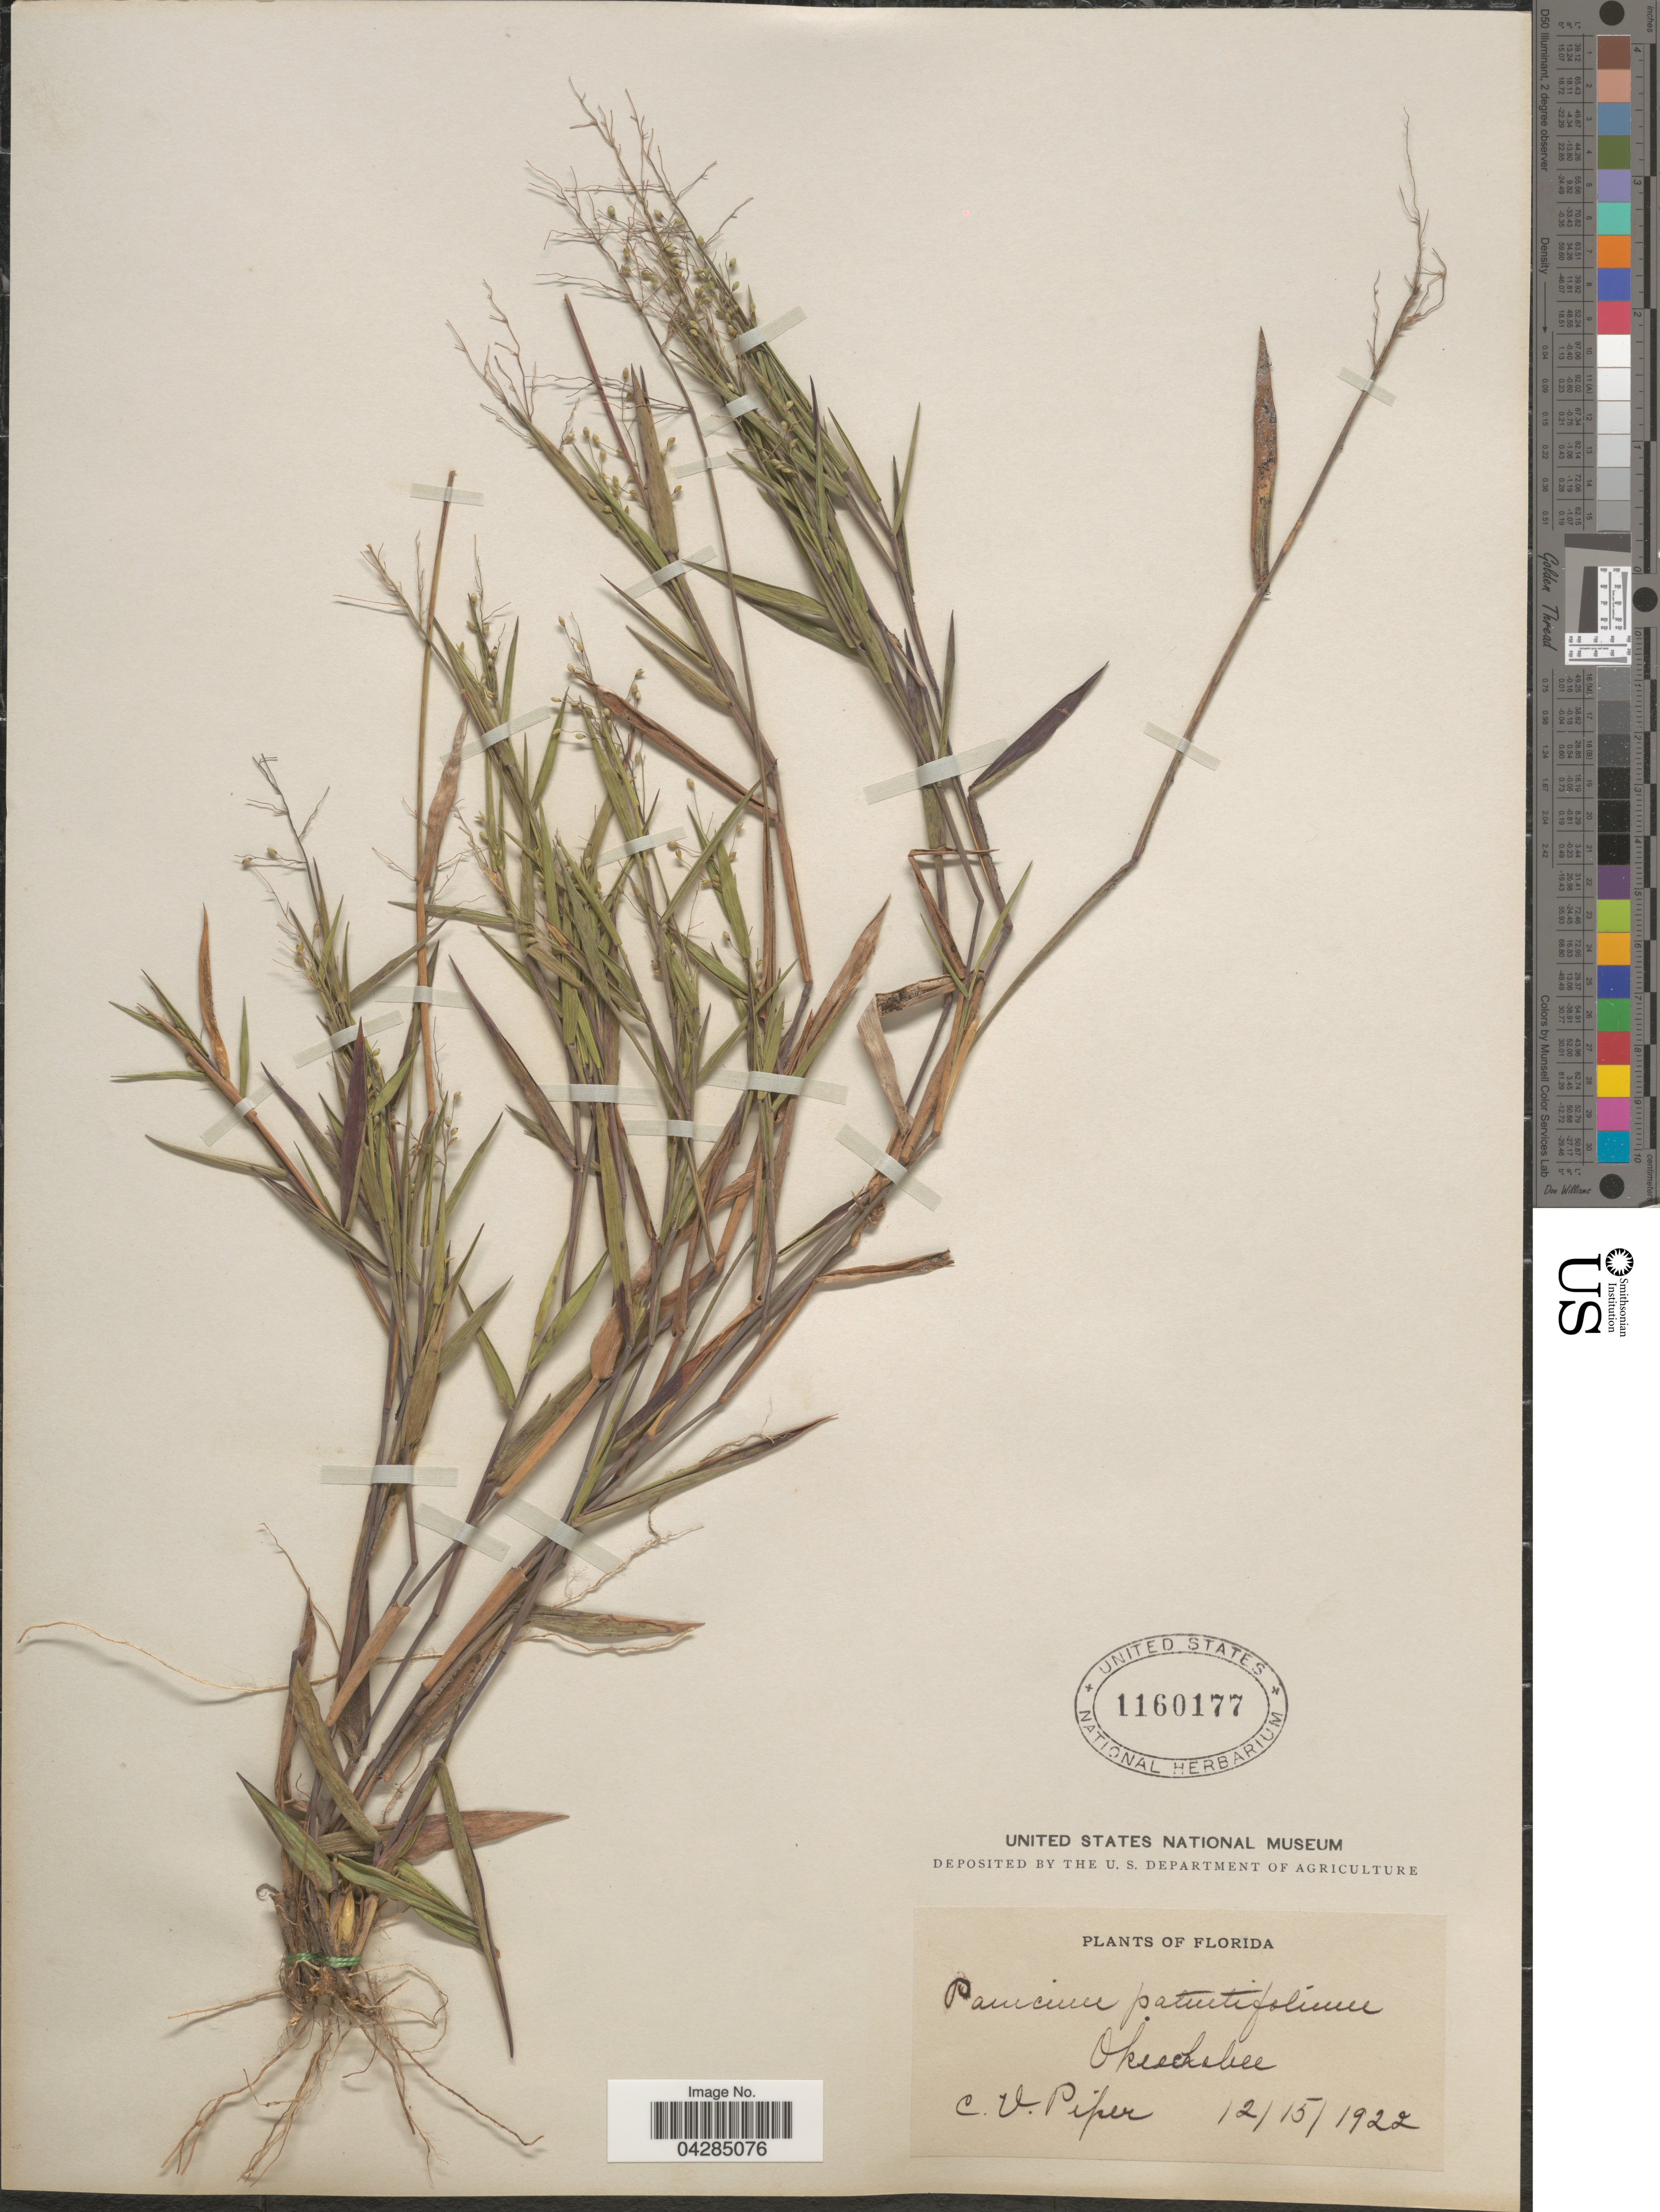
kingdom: Plantae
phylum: Tracheophyta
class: Liliopsida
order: Poales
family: Poaceae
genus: Dichanthelium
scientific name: Dichanthelium portoricense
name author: (Desv. ex Ham.) B.F. Hansen & Wunderlin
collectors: C. V. Piper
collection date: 1922-12-15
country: United States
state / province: Florida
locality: Okeechobee.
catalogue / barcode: US 1160177